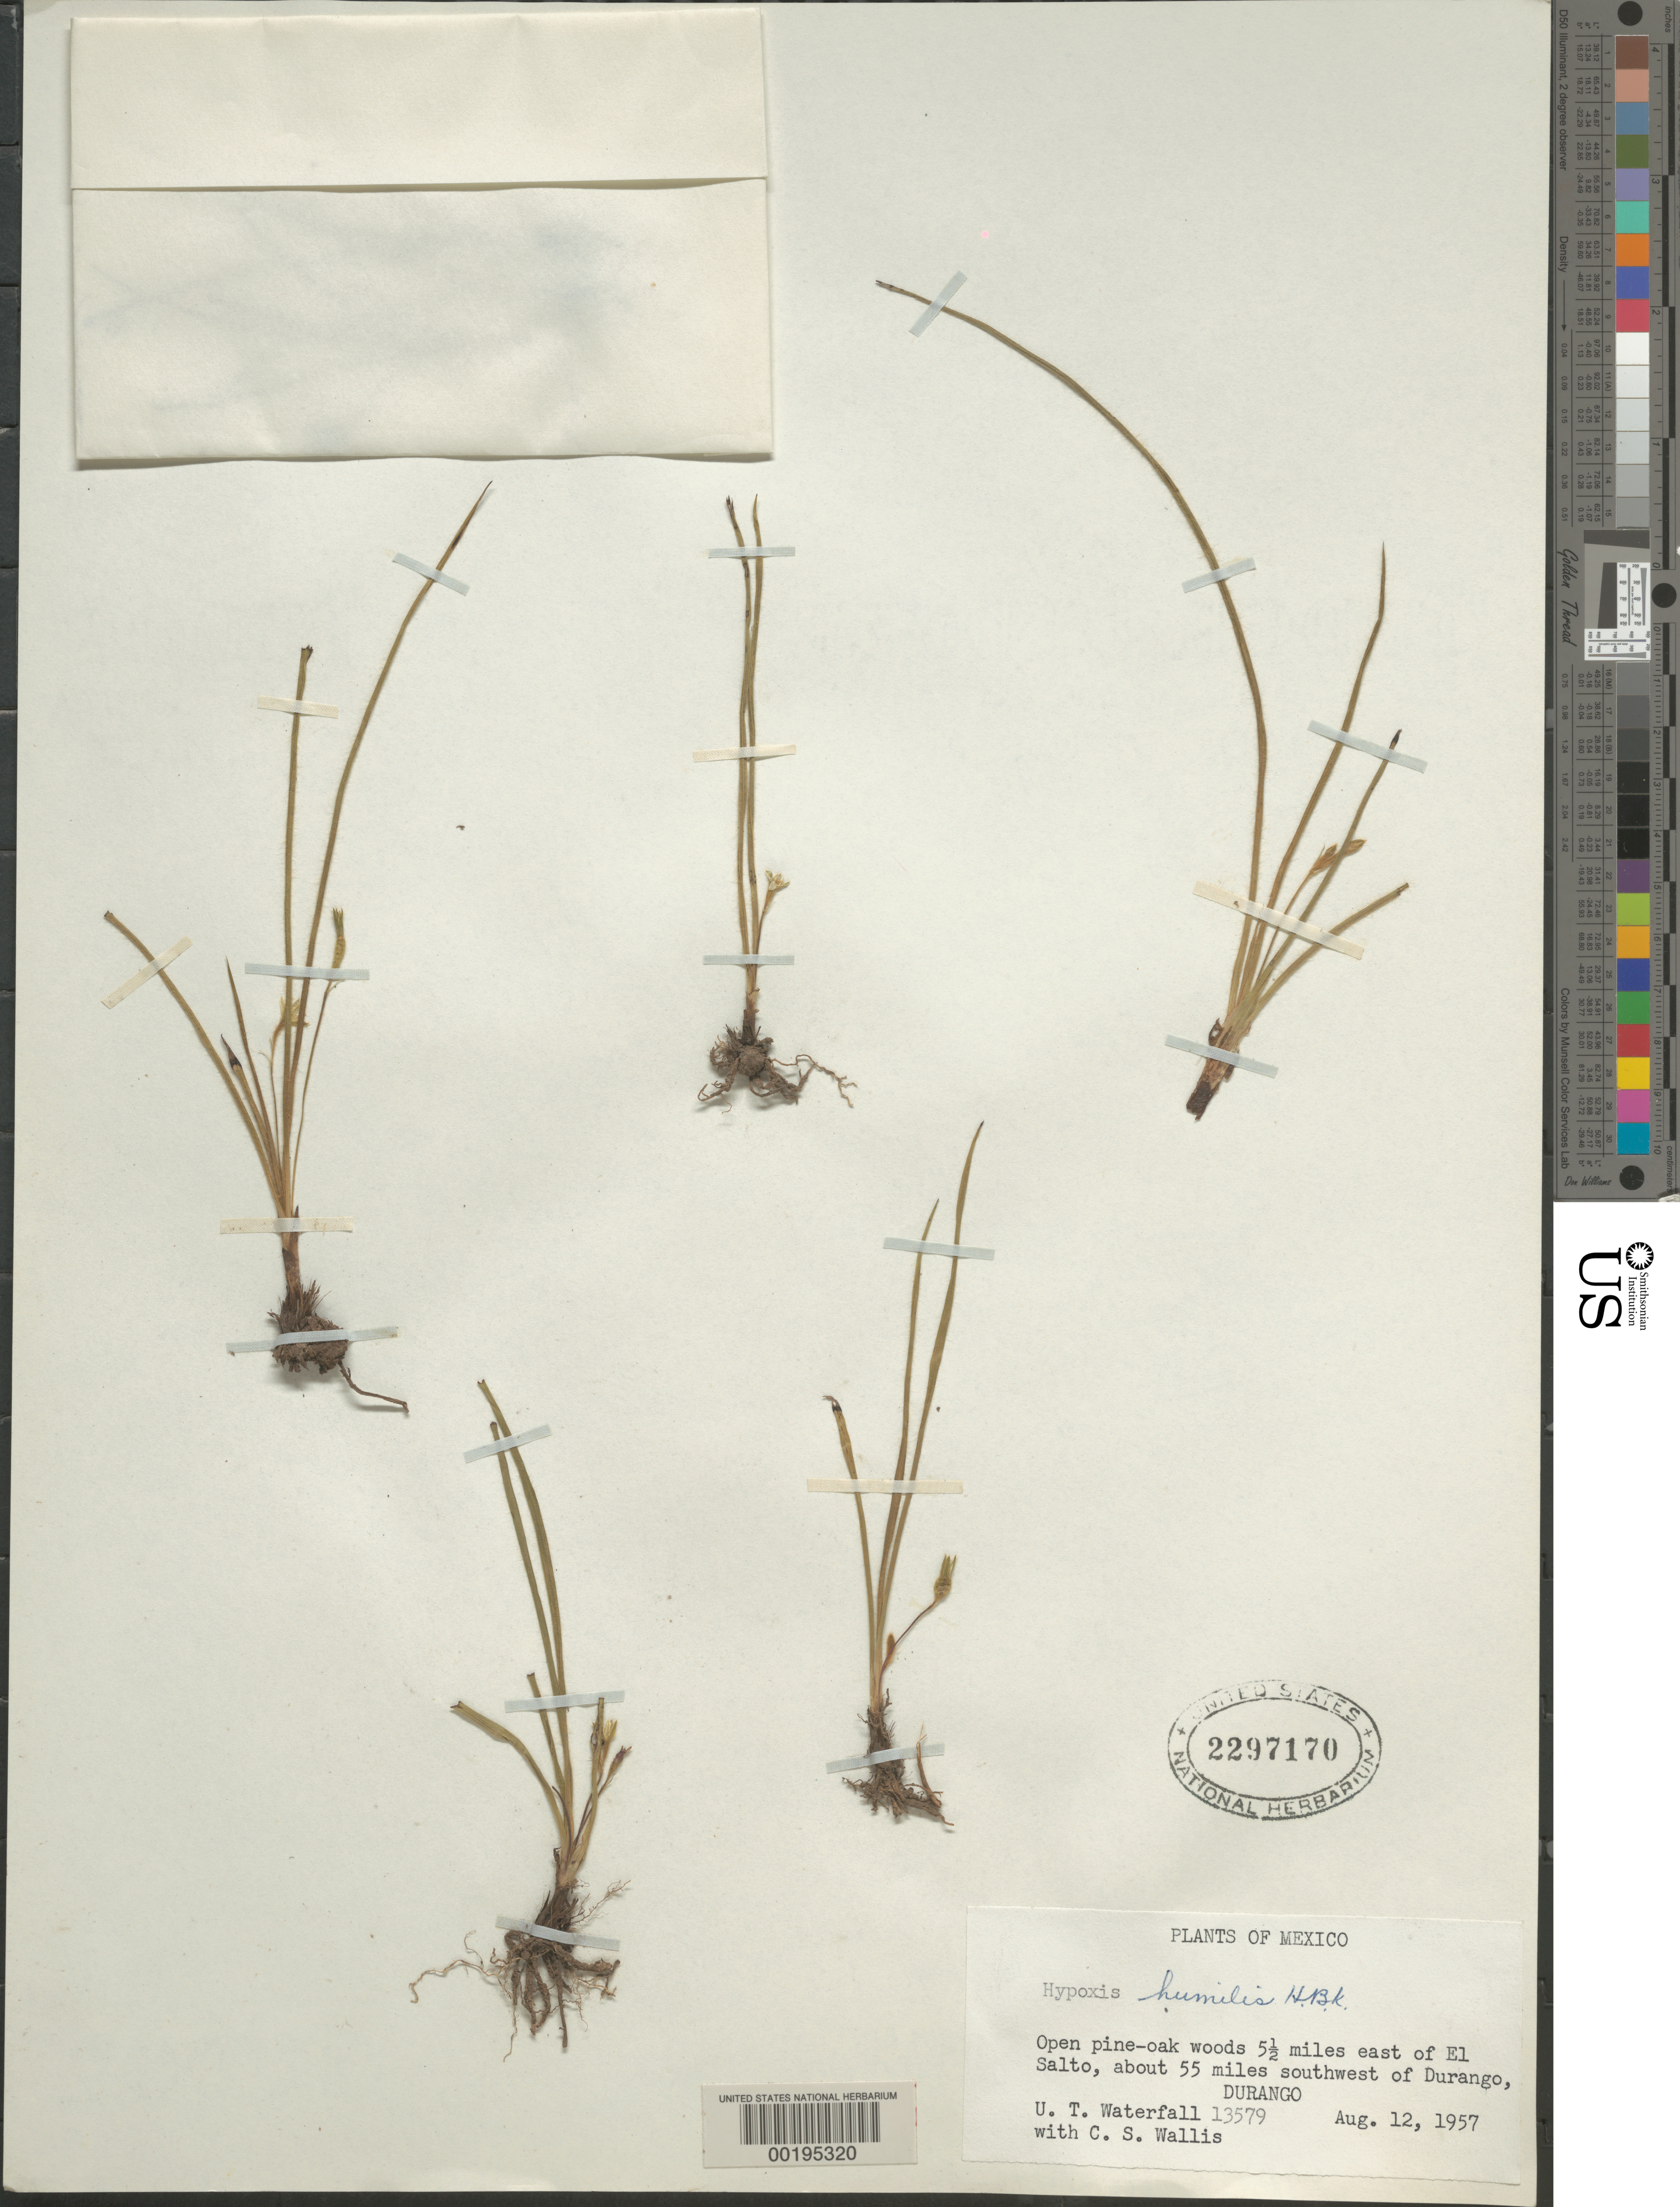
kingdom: Plantae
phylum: Tracheophyta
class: Liliopsida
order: Asparagales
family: Hypoxidaceae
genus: Hypoxis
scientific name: Hypoxis sp.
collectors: U. T. Waterfall & C. S. Wallis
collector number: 13579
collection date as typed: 12 Aug 1957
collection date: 1957-08-12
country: Mexico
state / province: Durango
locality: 5.5 mi E of El Salto, 55 mi SW of Durango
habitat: Open pine-oak woods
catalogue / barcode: US 2297170